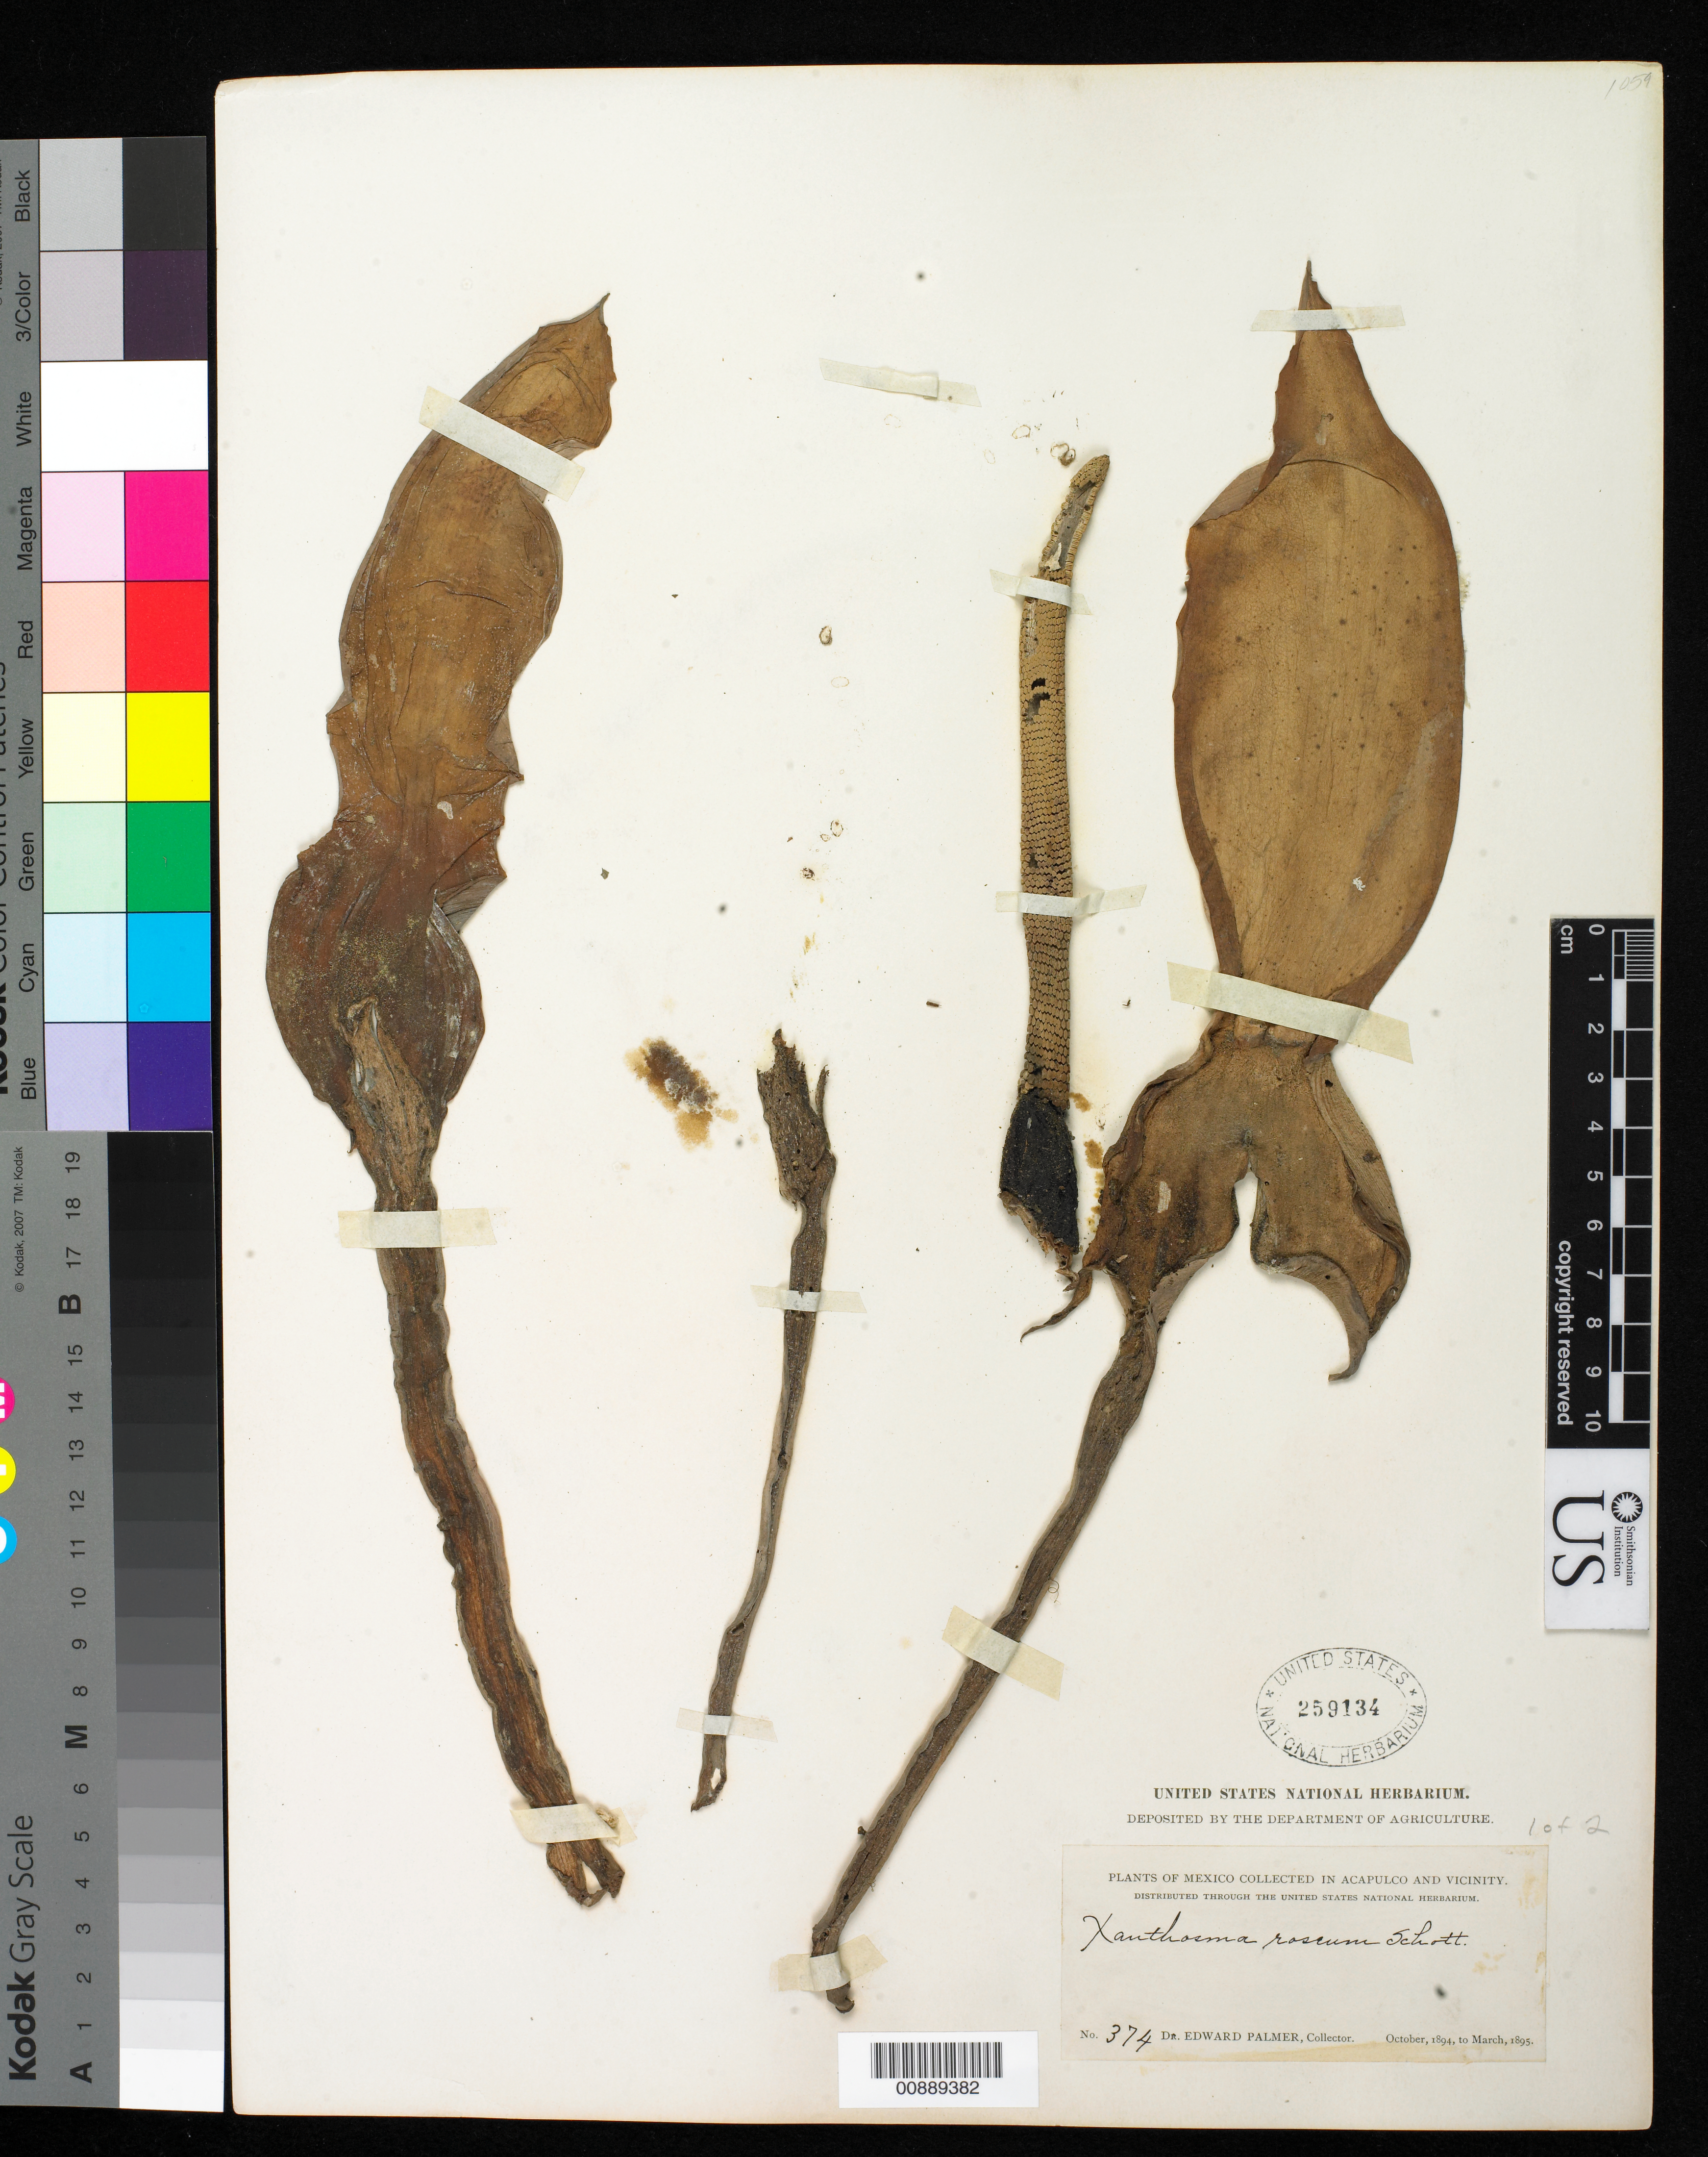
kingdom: Plantae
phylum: Tracheophyta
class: Liliopsida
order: Alismatales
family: Araceae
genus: Xanthosoma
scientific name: Xanthosoma roseum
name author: Schott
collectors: E. Palmer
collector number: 374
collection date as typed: Oct 1894 to -- Mar 1895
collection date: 1894-10/1895-03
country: Mexico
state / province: Guerrero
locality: Acapulco, Guerrero and vicinity.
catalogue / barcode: US 259134